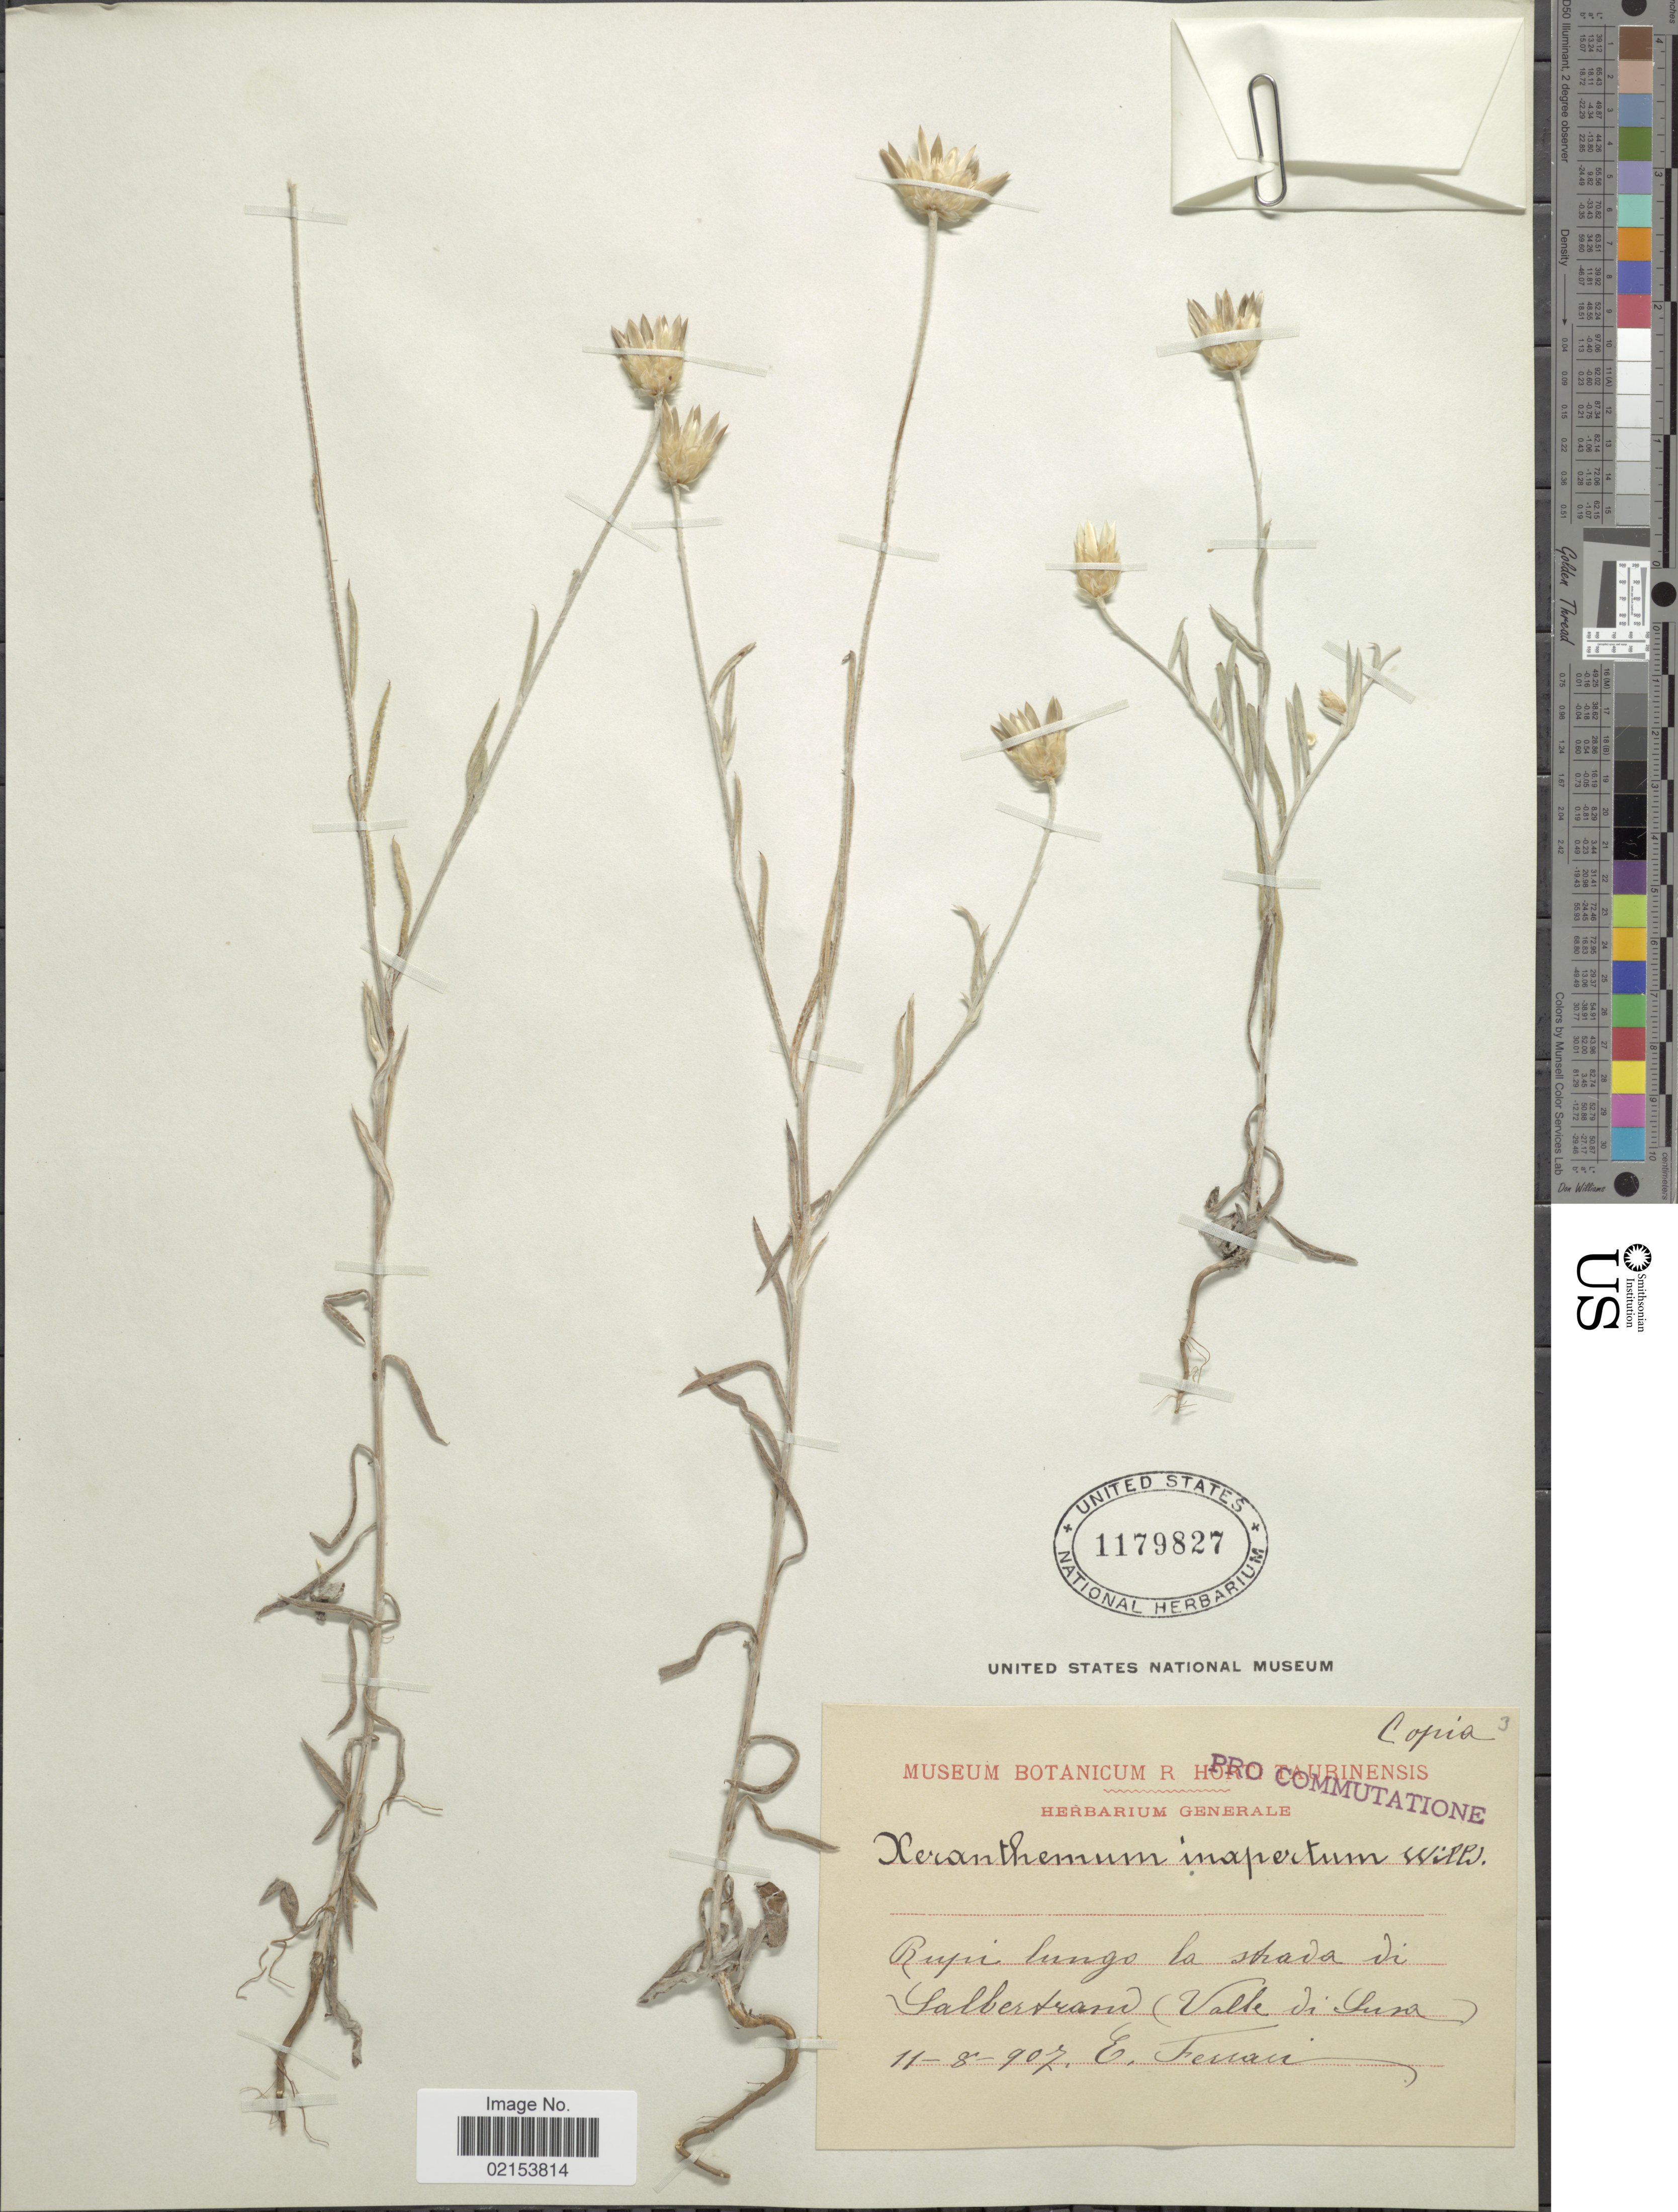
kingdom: Plantae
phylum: Tracheophyta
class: Magnoliopsida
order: Asterales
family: Asteraceae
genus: Xeranthemum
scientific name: Xeranthemum inapertum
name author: (L.) Mill.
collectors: E. Ferrari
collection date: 1907-08-11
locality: Salbertstrand [interpreted], Valle de Luna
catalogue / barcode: US 1179827